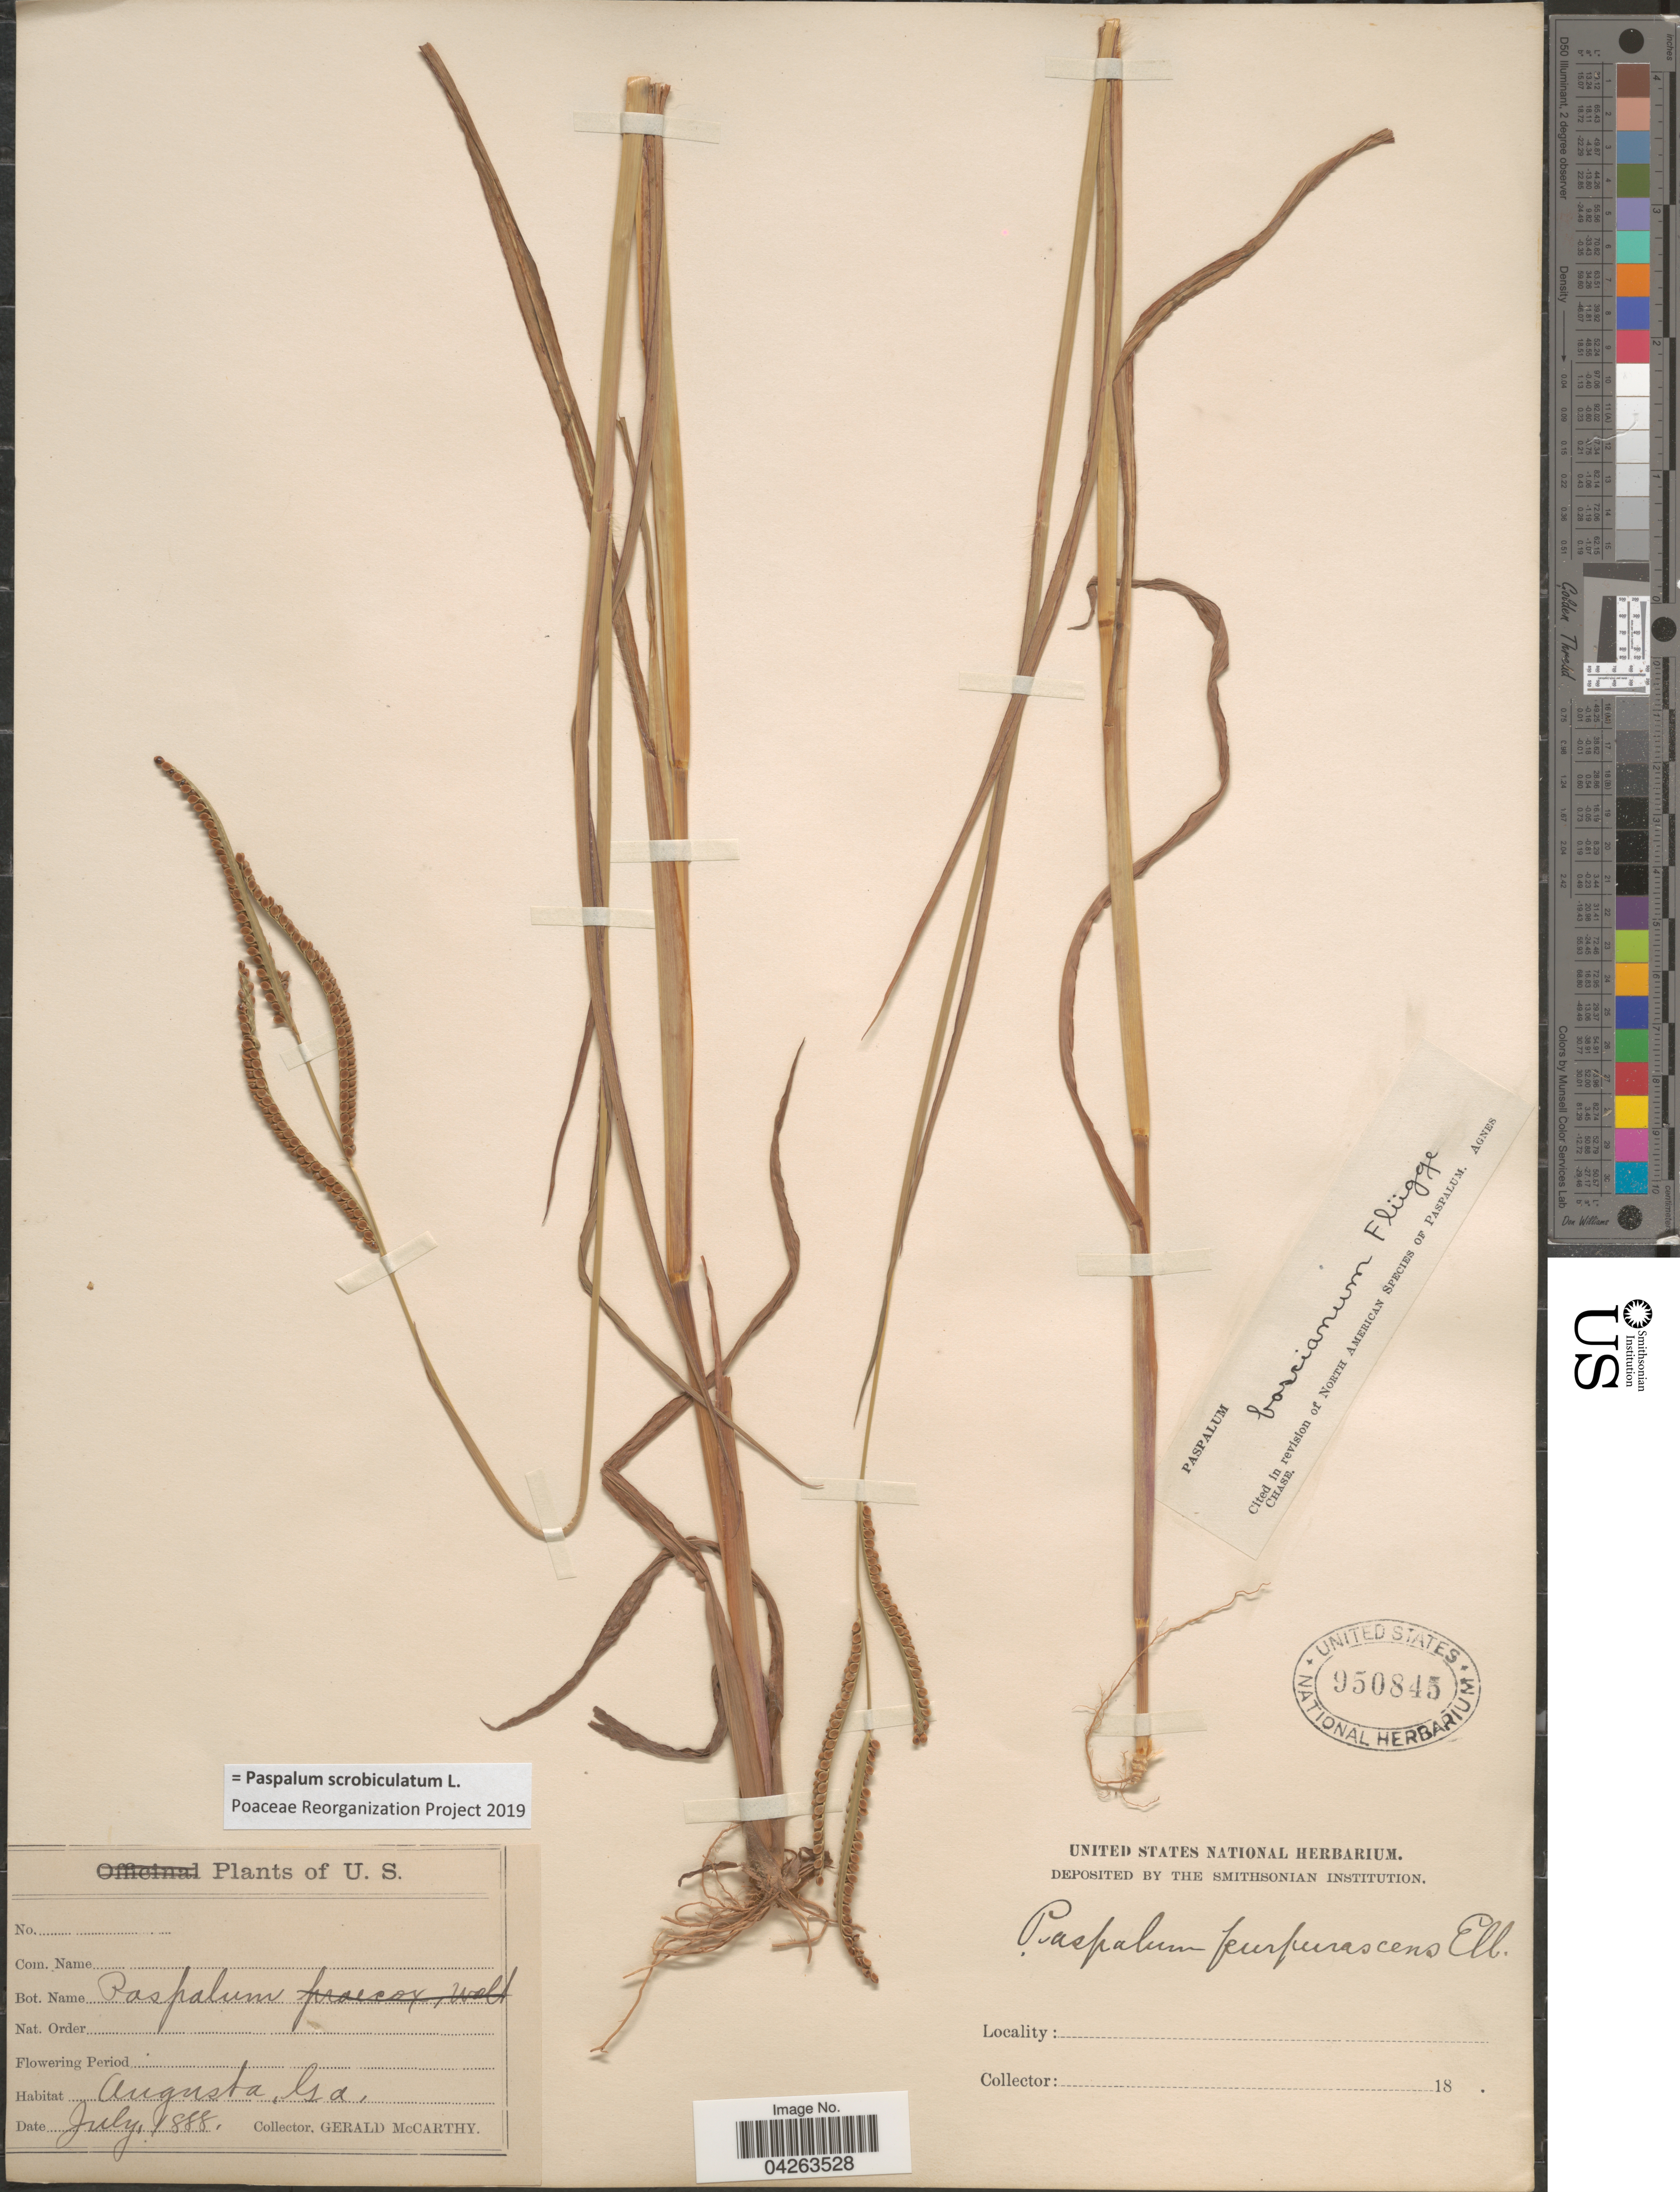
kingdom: Plantae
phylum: Tracheophyta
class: Liliopsida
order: Poales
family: Poaceae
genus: Paspalum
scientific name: Paspalum scrobiculatum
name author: L.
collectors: G. McCarthy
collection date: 1888-07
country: United States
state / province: Georgia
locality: Augusta.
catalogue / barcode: US 950845